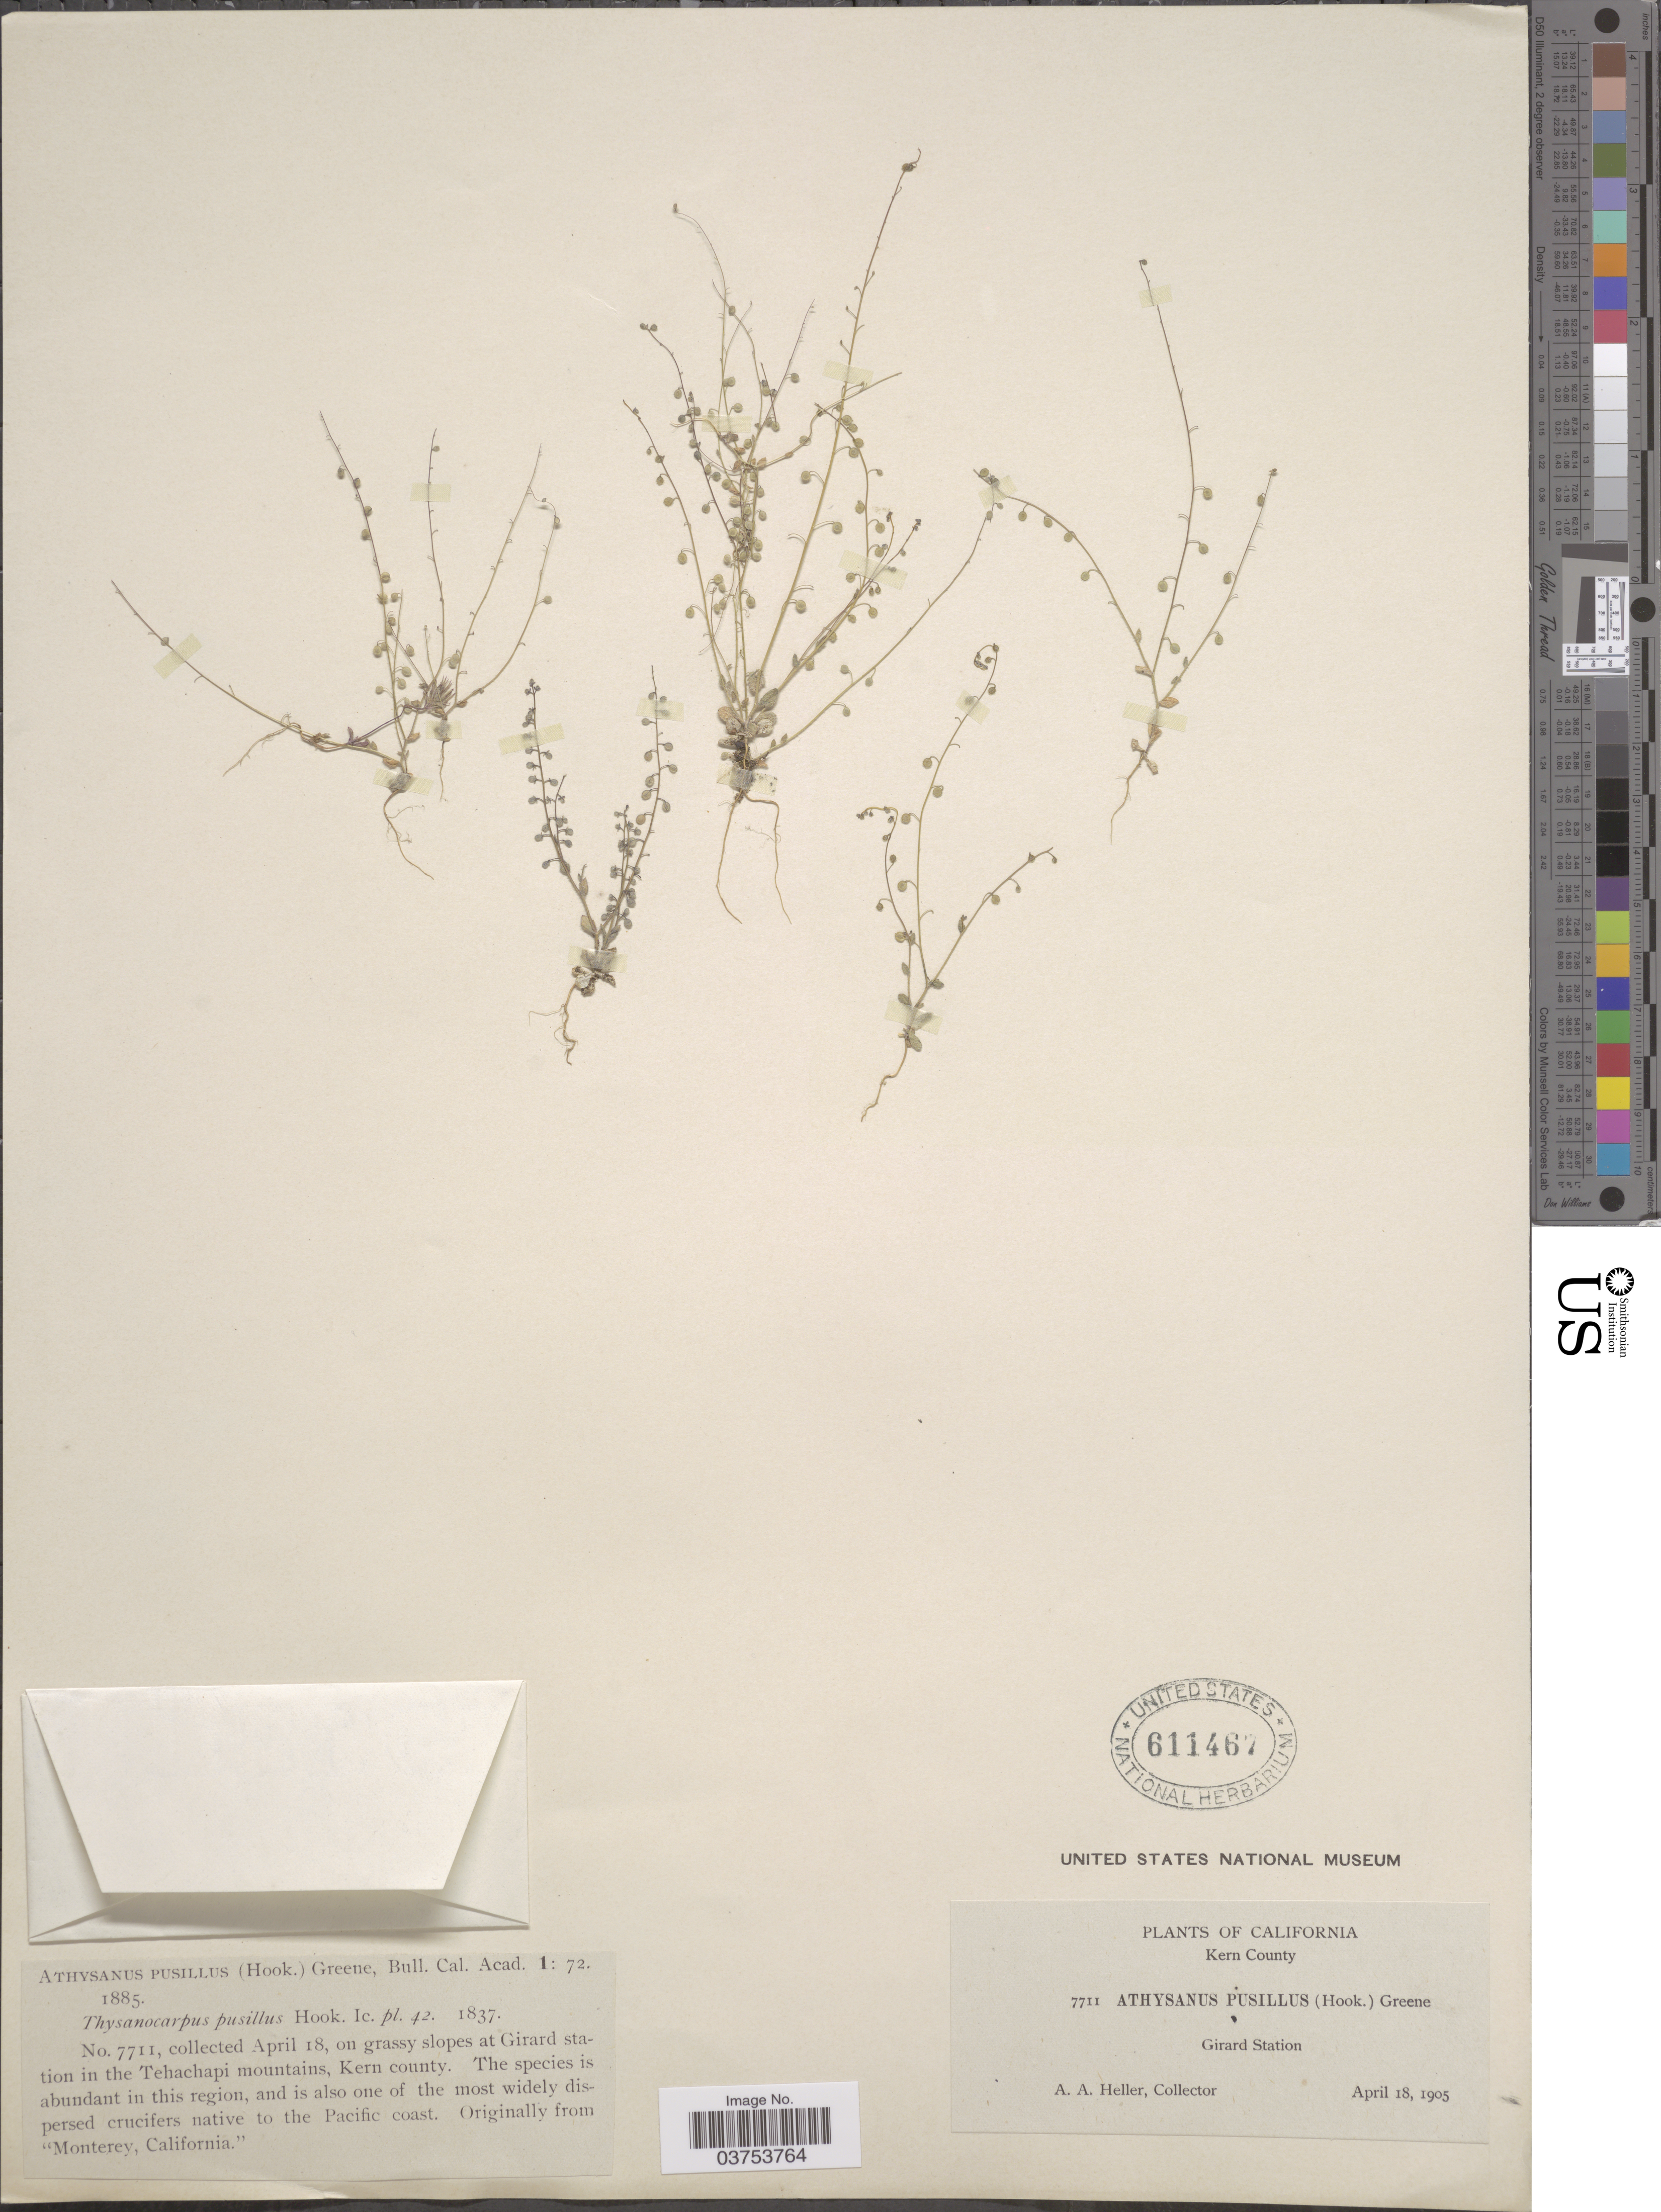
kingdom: Plantae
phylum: Tracheophyta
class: Magnoliopsida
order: Brassicales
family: Brassicaceae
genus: Athysanus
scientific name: Athysanus pusillus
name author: (Hook.) Greene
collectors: A. A. Heller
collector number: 7711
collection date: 1905-04-18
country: United States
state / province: California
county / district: Kern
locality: On grassy slopes at Girard station in the Tehachapi mountains, Kern county.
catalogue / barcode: US 611467